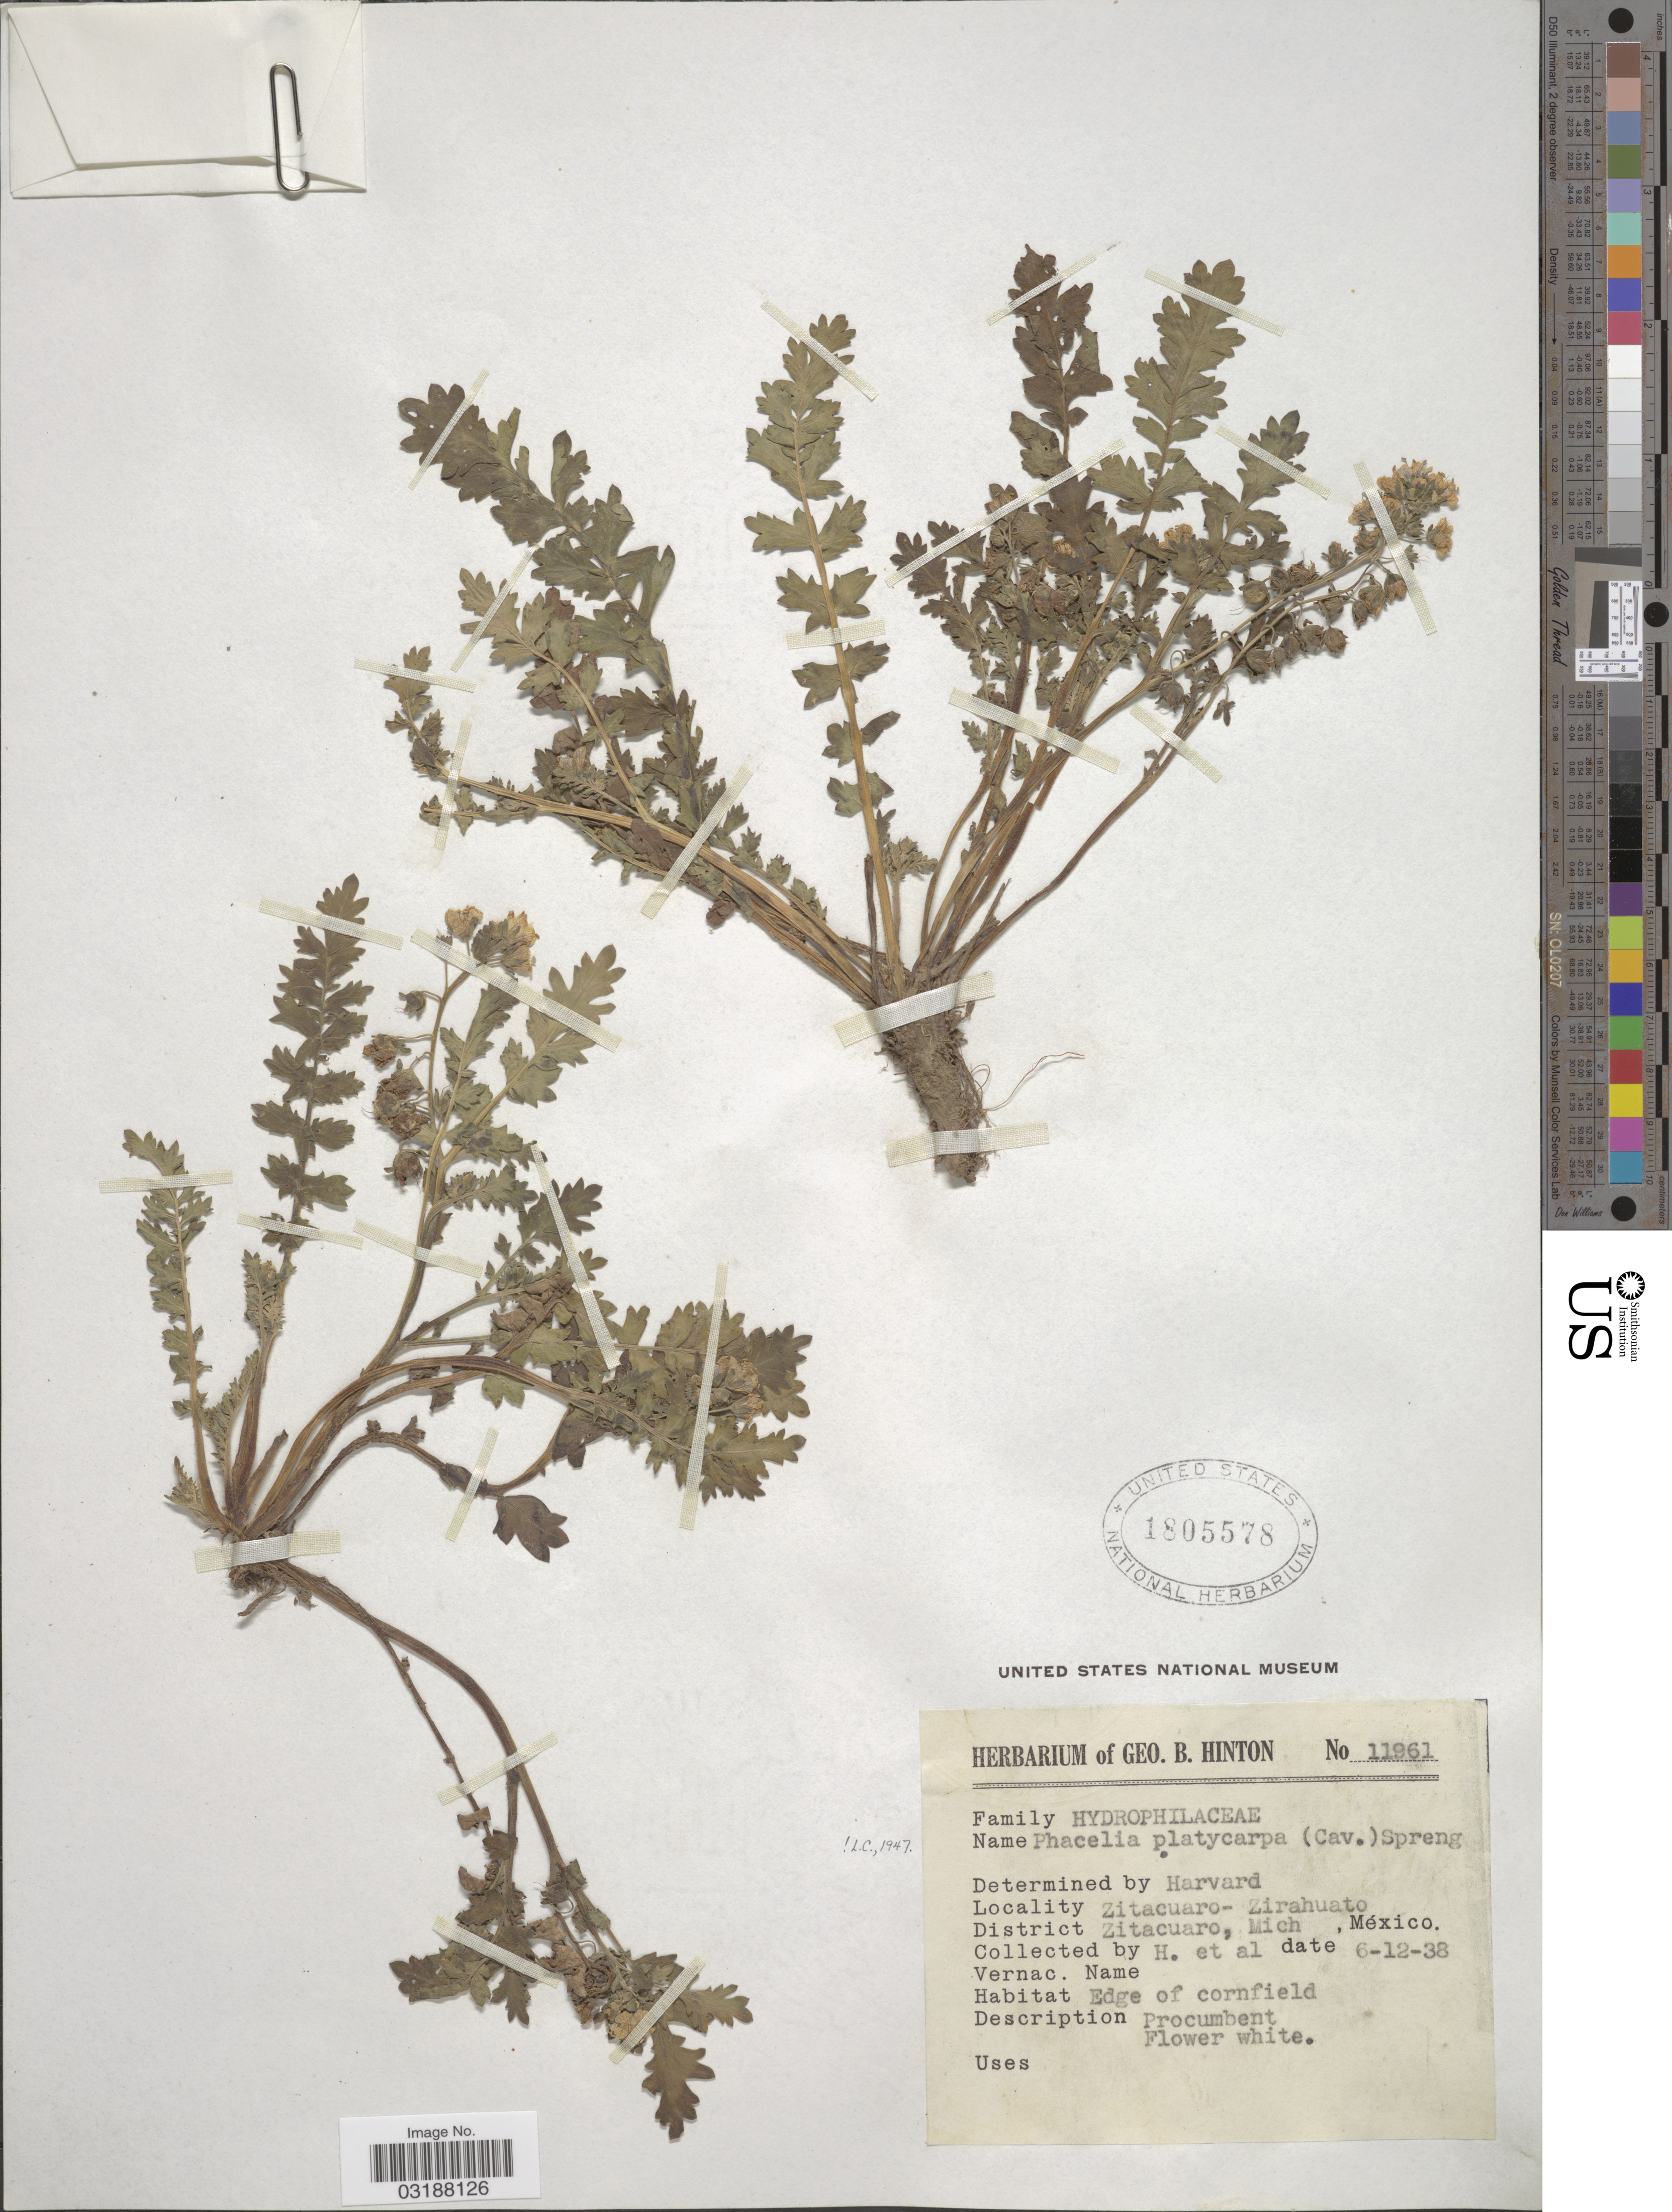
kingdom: Plantae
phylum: Tracheophyta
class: Magnoliopsida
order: Boraginales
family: Hydrophyllaceae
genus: Phacelia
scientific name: Phacelia platycarpa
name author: (Cav.) Spreng.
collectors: G. B. Hinton & et al.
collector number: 11961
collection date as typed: Transcribed d/m/y: 6/12/38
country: Mexico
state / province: Michoacán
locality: Zitacuaro - Zirahuato, District Zitacuaro, Mich., México.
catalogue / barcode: US 1805578